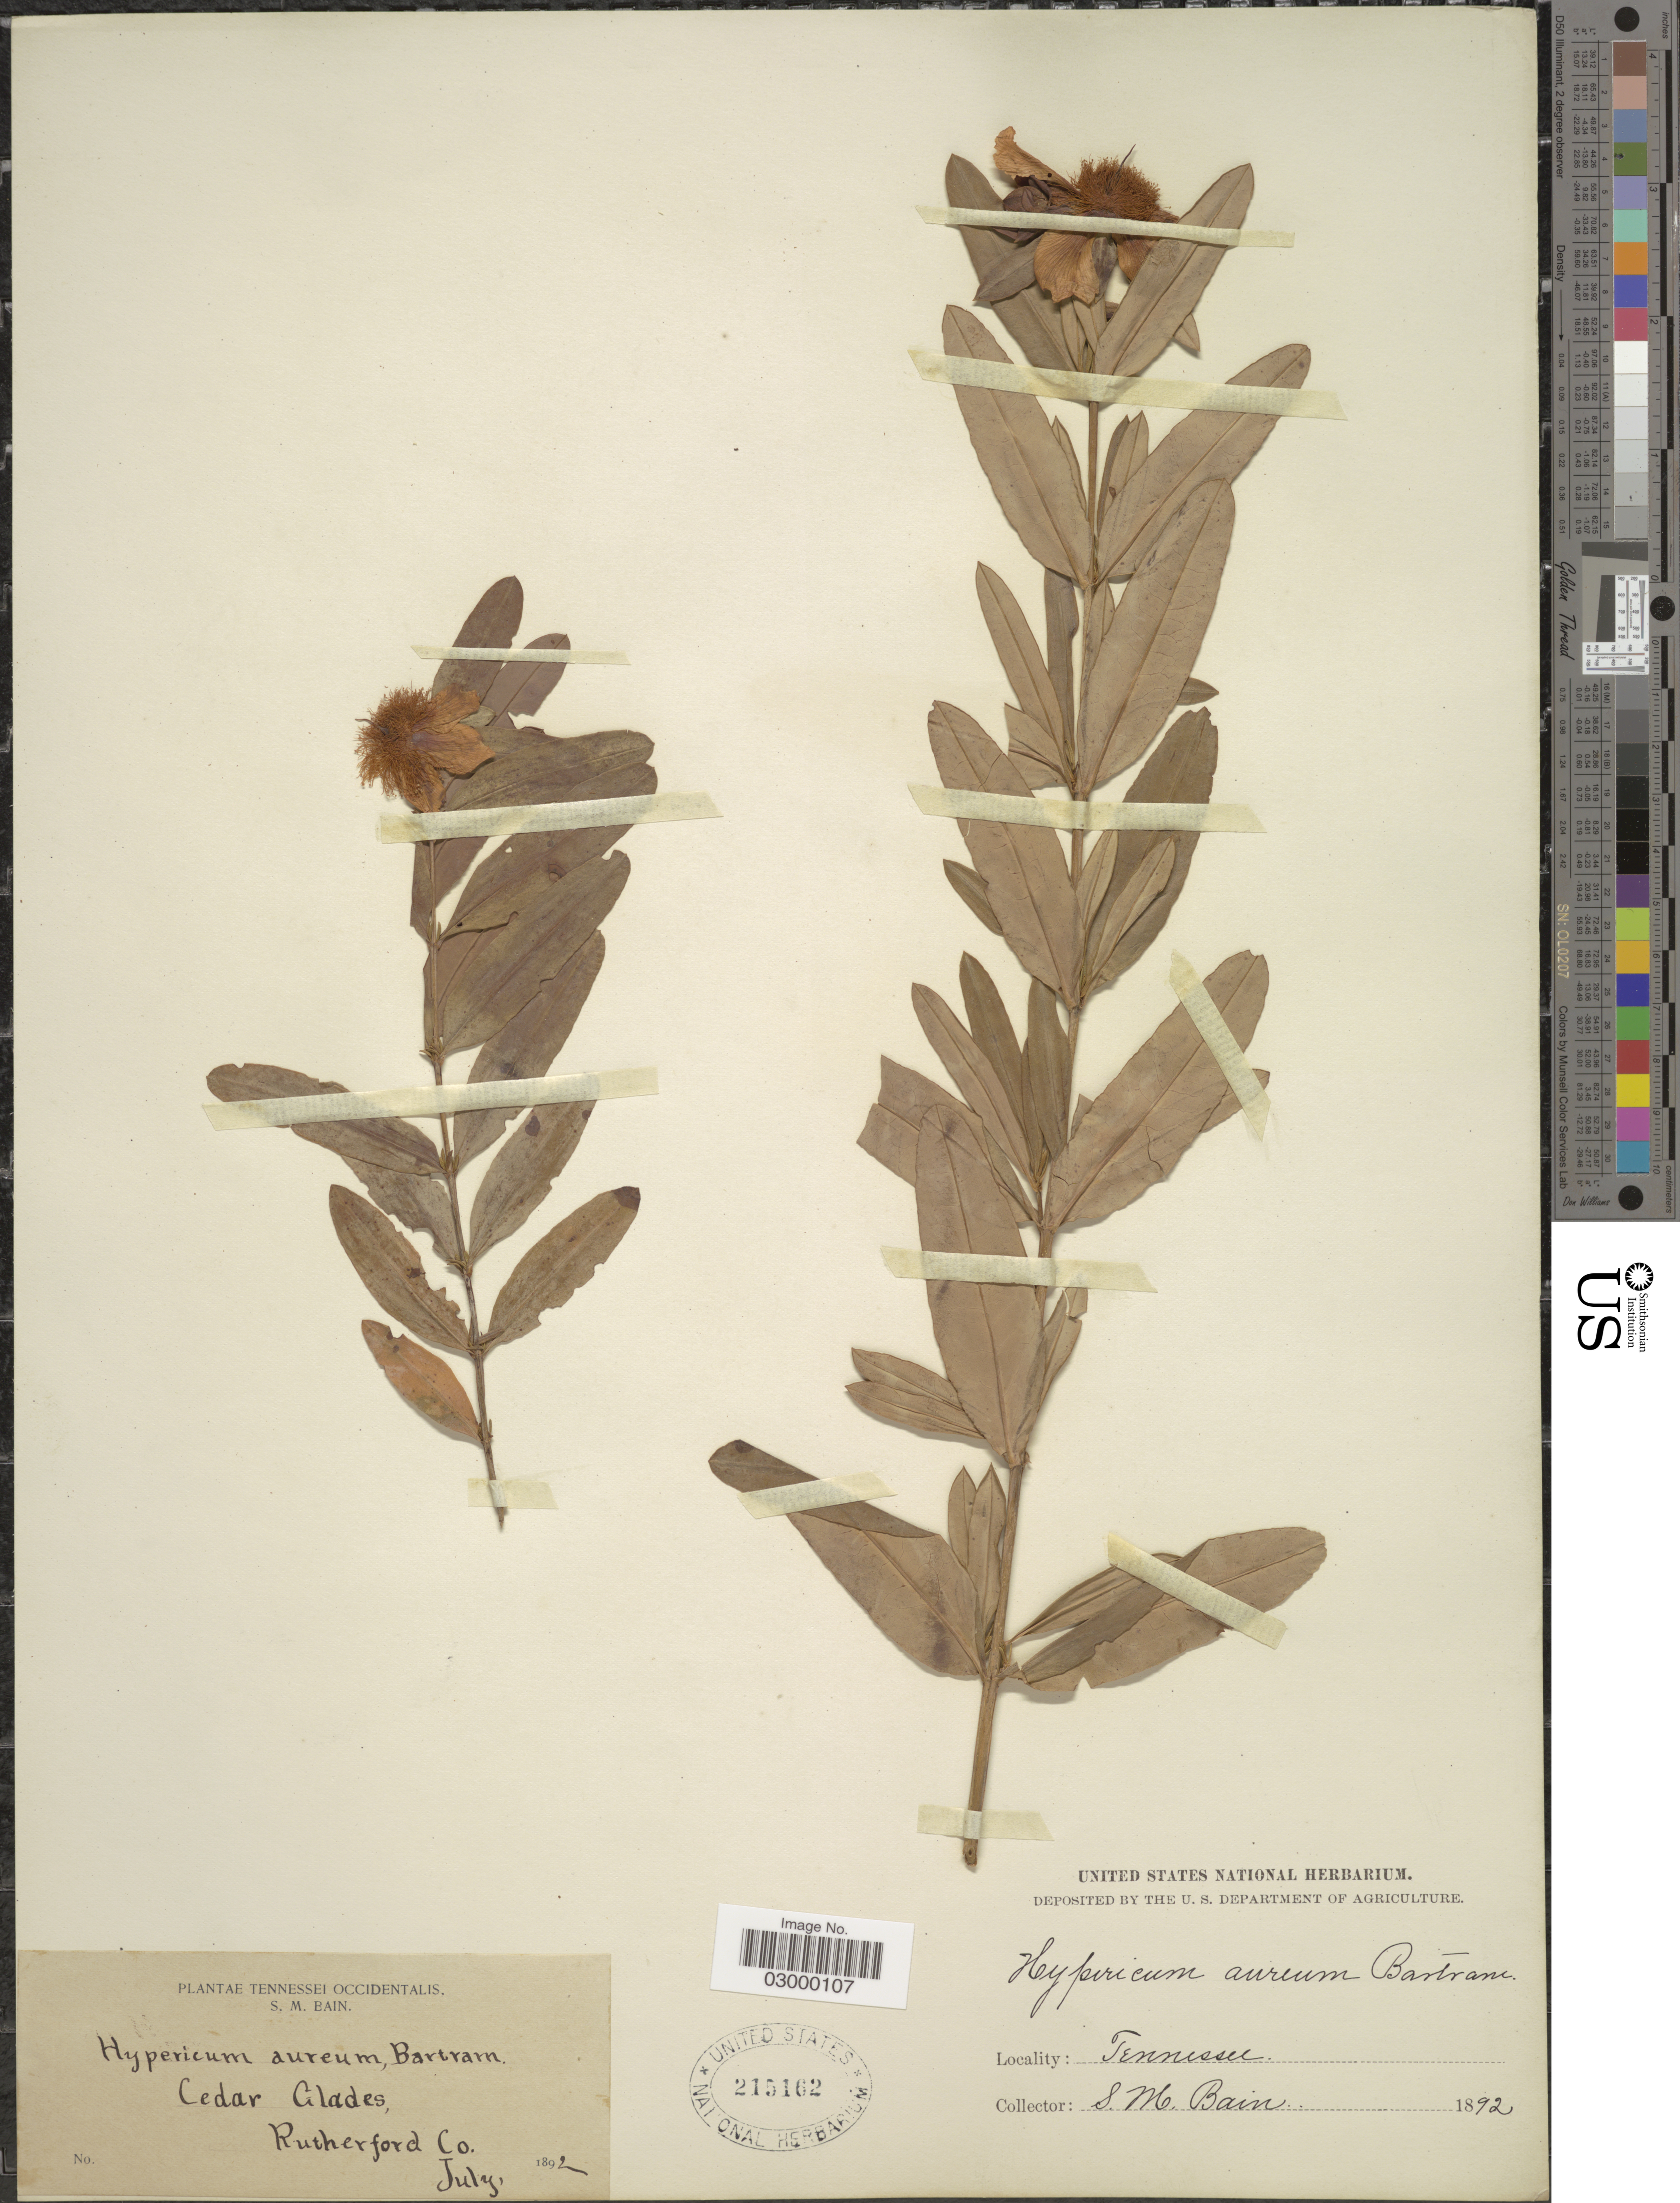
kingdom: Plantae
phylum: Tracheophyta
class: Magnoliopsida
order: Malpighiales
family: Hypericaceae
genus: Hypericum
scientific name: Hypericum aureum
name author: Lour.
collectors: S. M. Bain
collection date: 1892-07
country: United States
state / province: Tennessee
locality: Tennessei Ocidentalis. Cedar Glades, Rutherford Co.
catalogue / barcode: US 215162